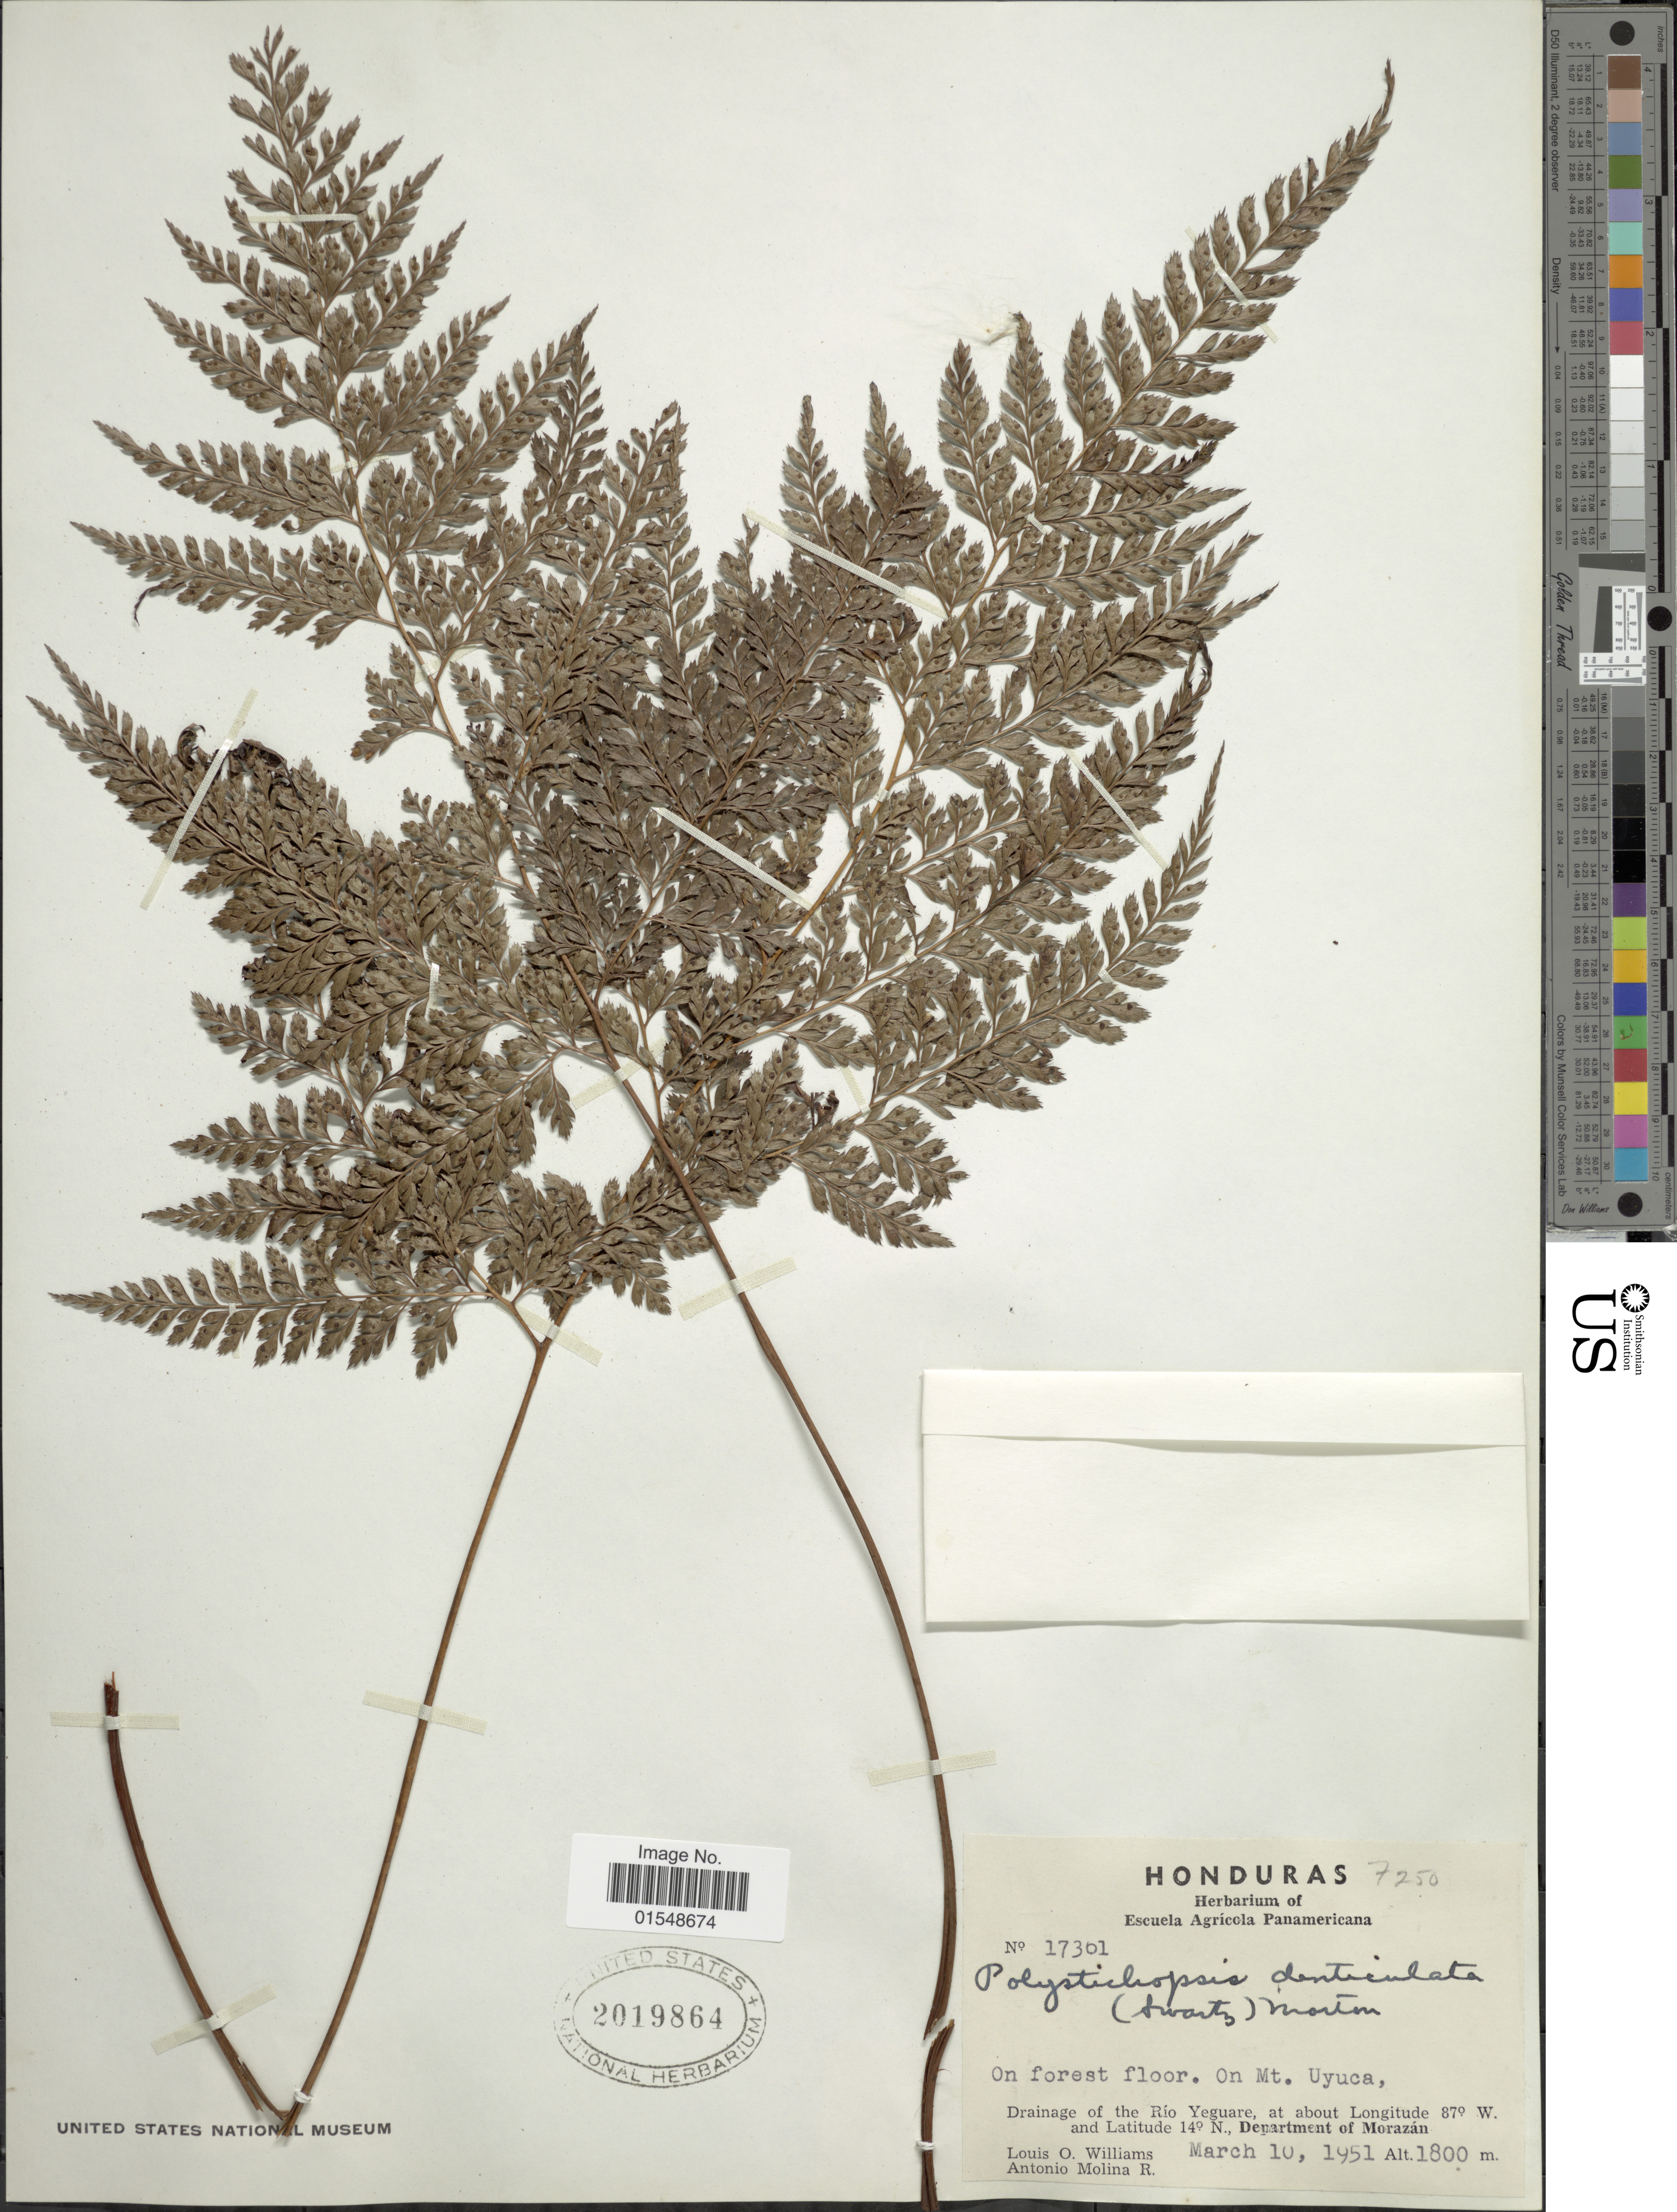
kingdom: Plantae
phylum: Tracheophyta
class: Polypodiopsida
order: Polypodiales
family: Dryopteridaceae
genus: Arachniodes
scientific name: Arachniodes denticulata var. jucunda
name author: (Fée) Lellinger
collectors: L. O. Williams & A. R. Molina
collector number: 17301/7250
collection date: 1951-03-10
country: Honduras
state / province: Fco. Morazán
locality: Morazán, drainage of the Río Yeguare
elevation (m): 1800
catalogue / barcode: US 2019864